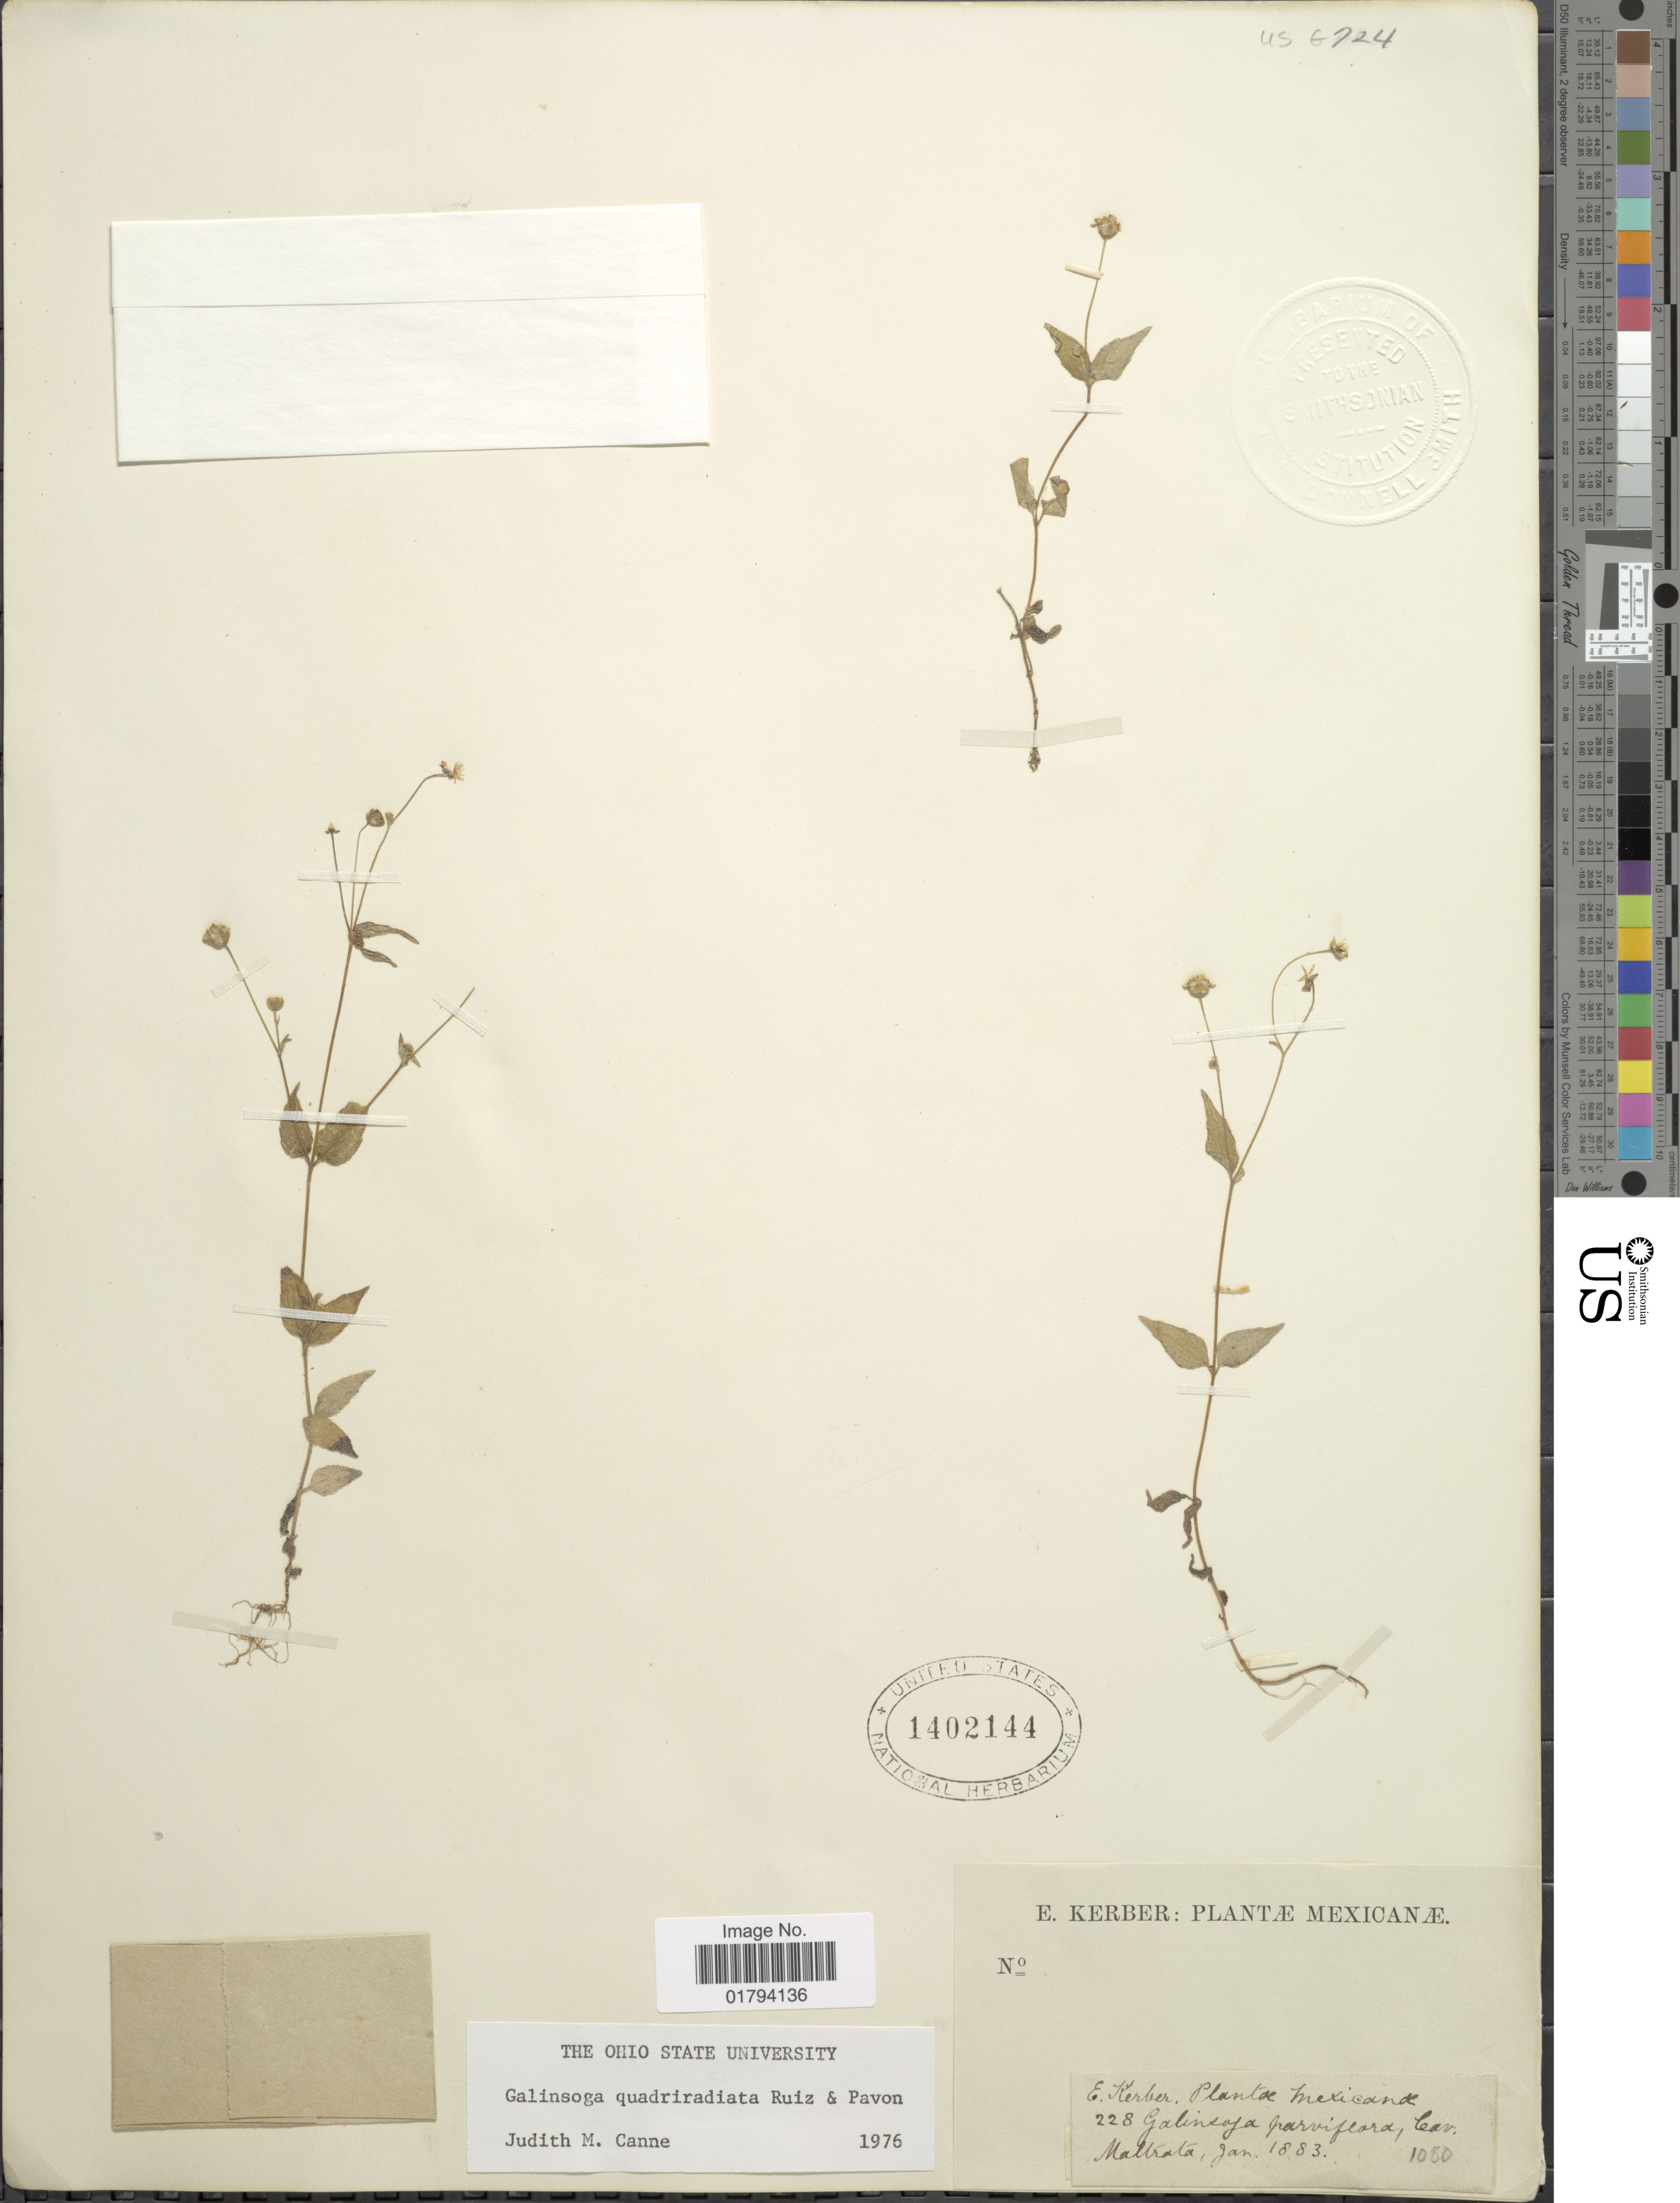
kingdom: Plantae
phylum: Tracheophyta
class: Magnoliopsida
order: Asterales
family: Asteraceae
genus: Galinsoga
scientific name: Galinsoga quadriradiata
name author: Ruiz & Pav.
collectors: E. Kerber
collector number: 1080*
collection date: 1883-01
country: Mexico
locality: Maltrata.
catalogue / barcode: US 1402144